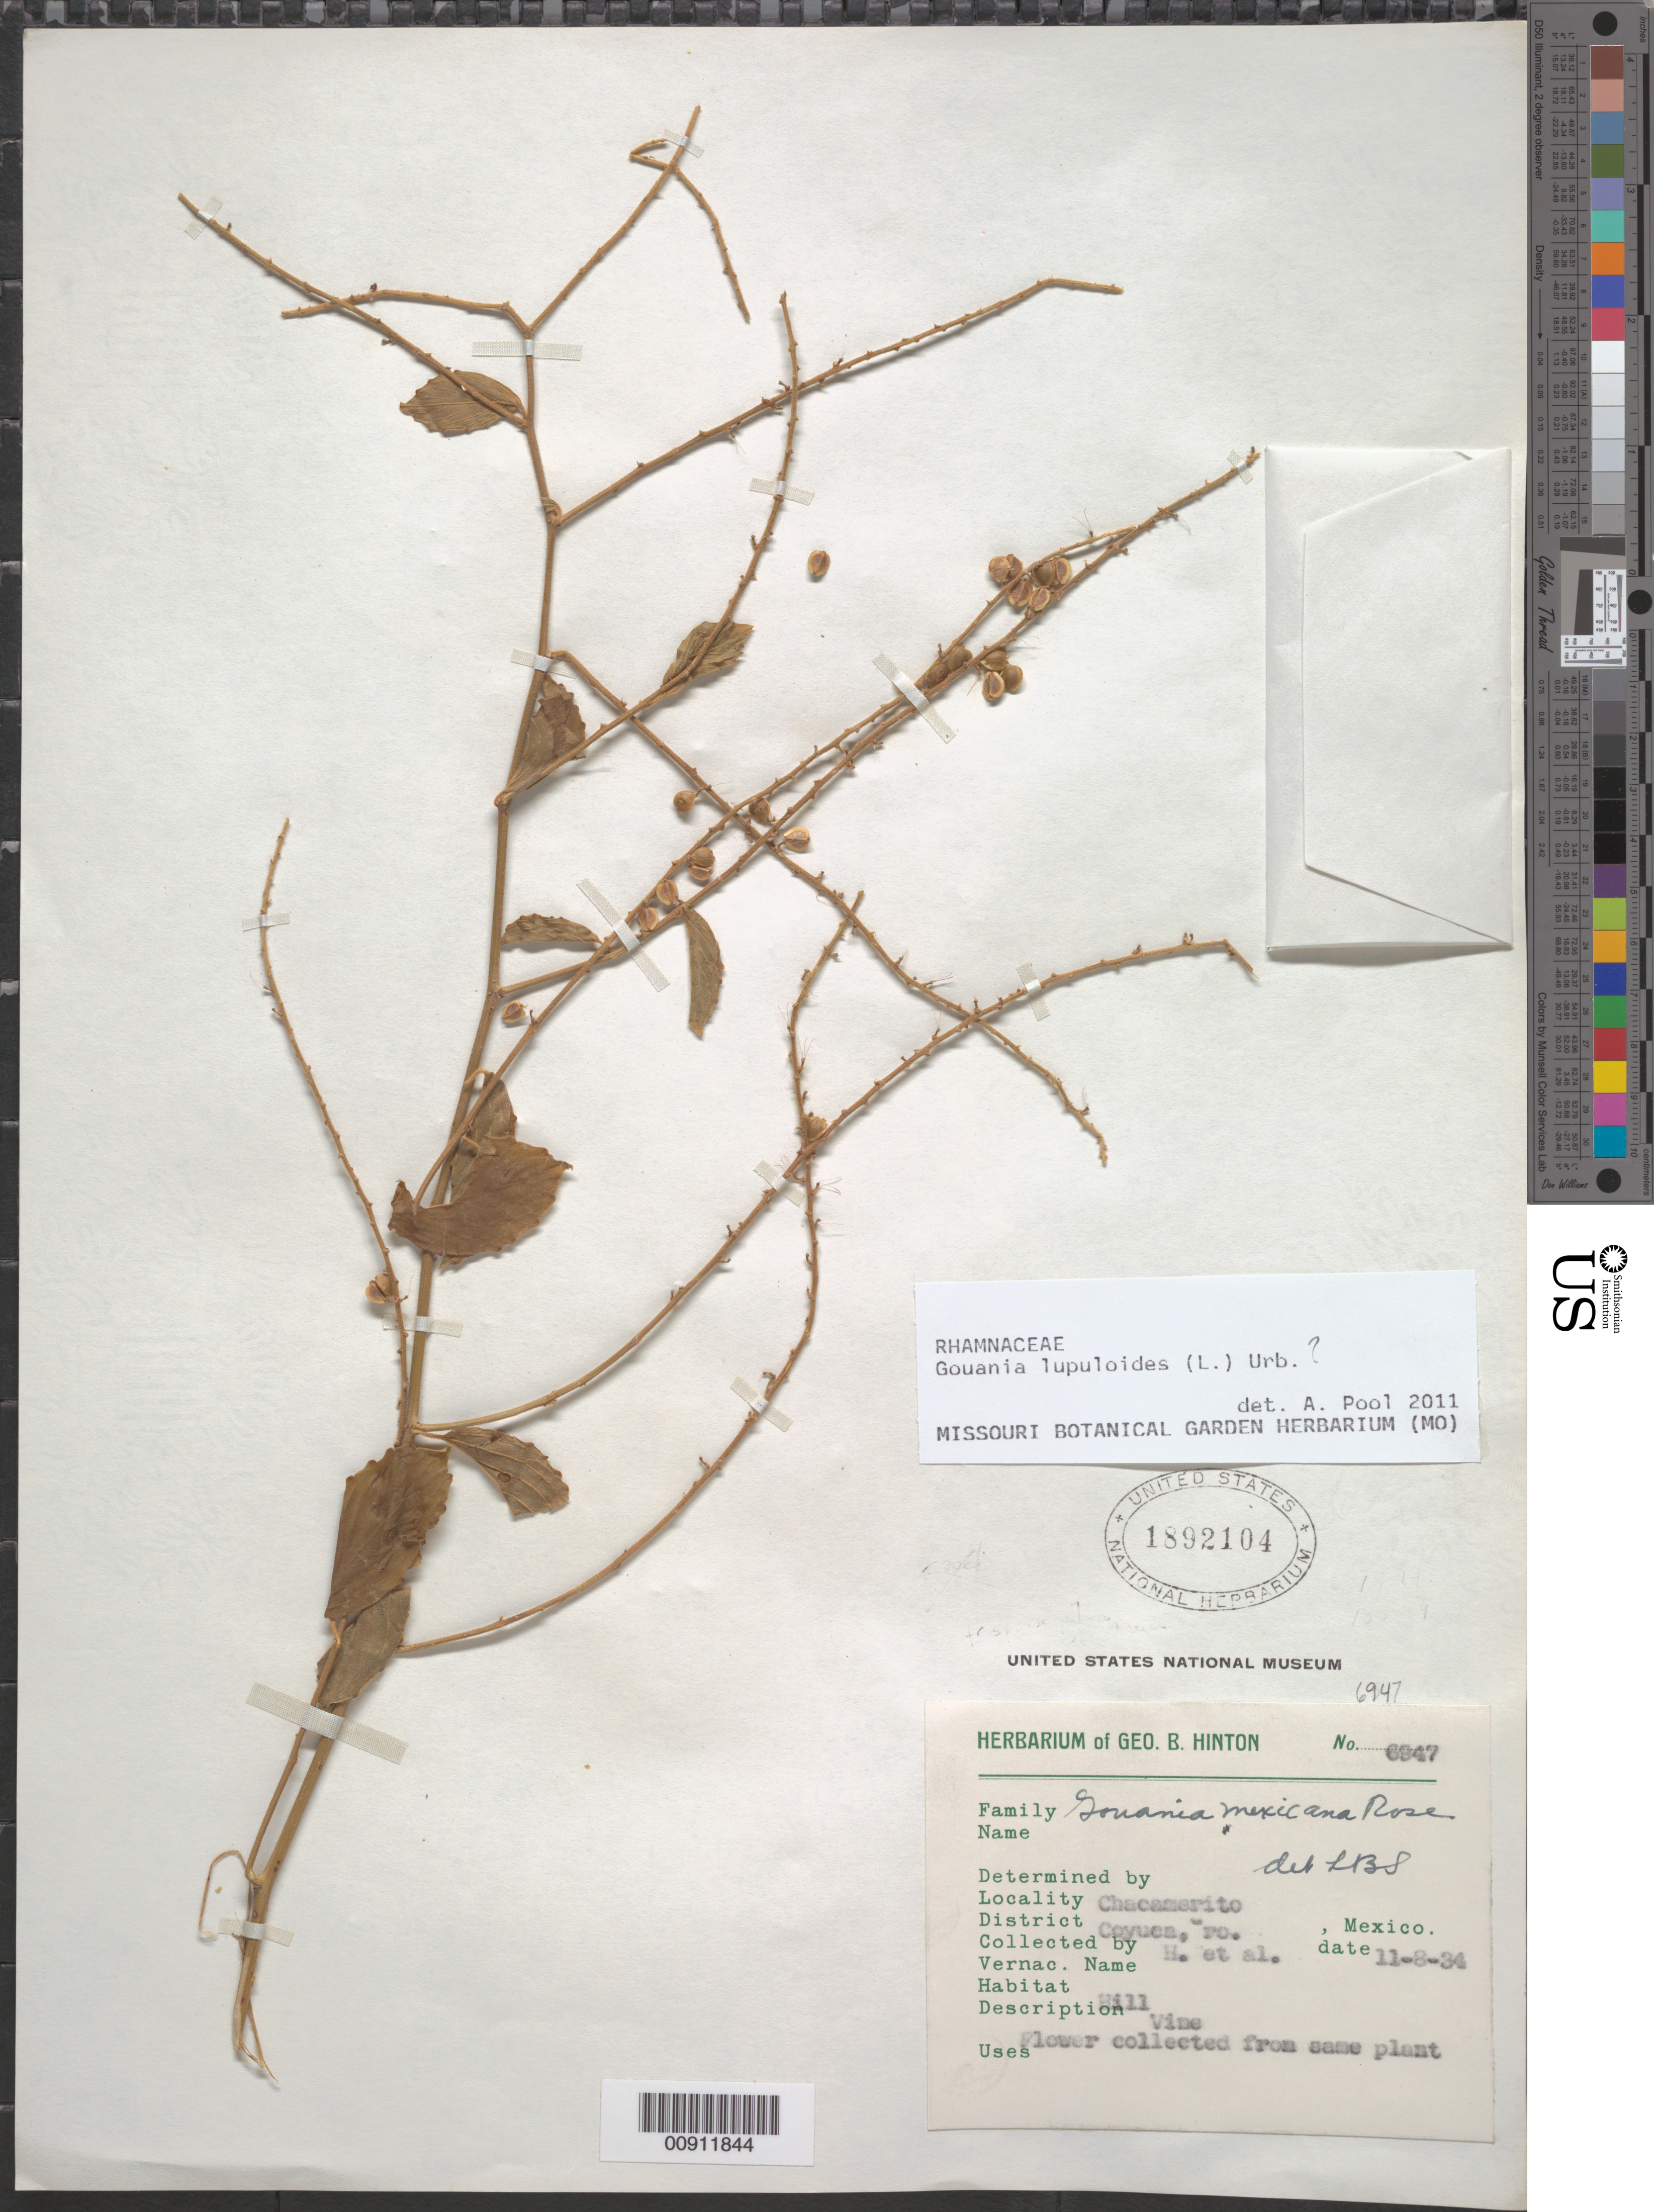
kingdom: Plantae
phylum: Tracheophyta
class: Magnoliopsida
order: Rosales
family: Rhamnaceae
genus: Gouania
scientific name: Gouania rosei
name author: Wiggins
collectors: G. B. Hinton & et al.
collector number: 6847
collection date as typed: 08 Nov 1934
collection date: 1934-11-08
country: Mexico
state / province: Guerrero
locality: Chacamerito, District Coyuca, Guerrero.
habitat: Hill.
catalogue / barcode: US 1892104